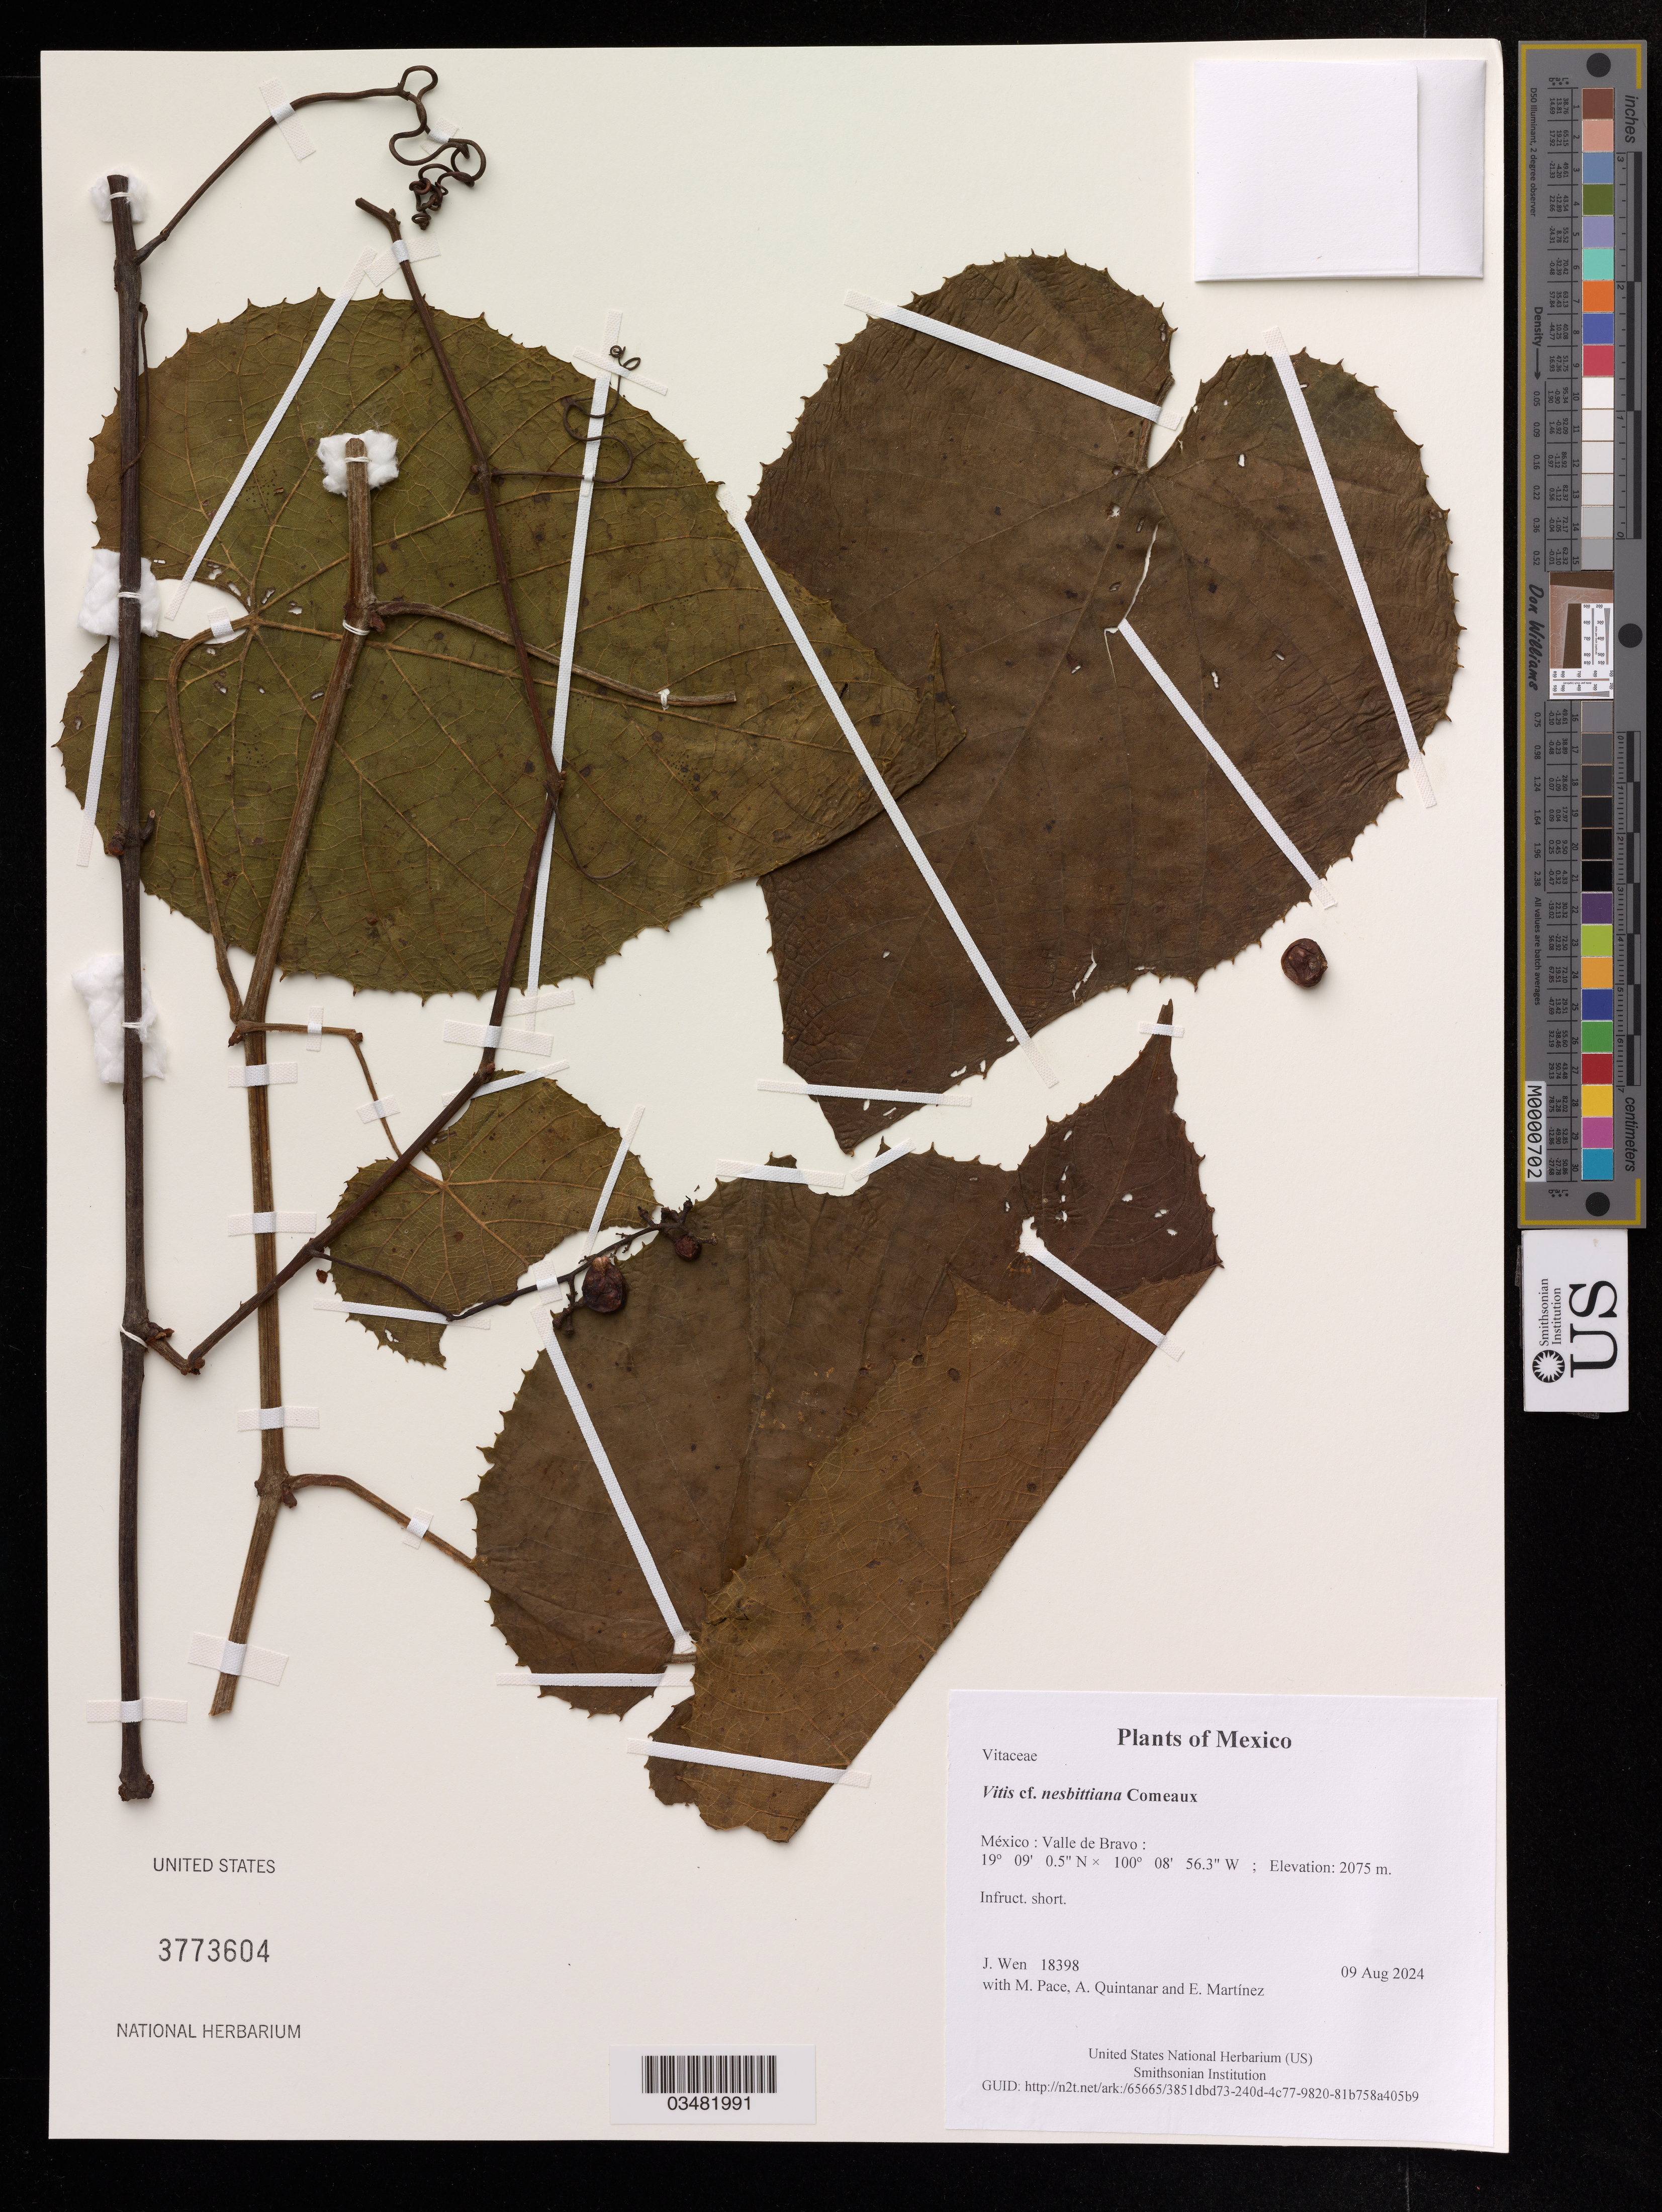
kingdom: Plantae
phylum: Tracheophyta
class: Magnoliopsida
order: Vitales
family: Vitaceae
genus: Vitis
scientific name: Vitis nesbittiana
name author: Comeaux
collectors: J. Wen, M. Pace, A. Quintanar & E. Martinez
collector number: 18398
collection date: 2024-08-09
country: Mexico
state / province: México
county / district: Valle de Bravo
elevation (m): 2075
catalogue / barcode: US 3773604